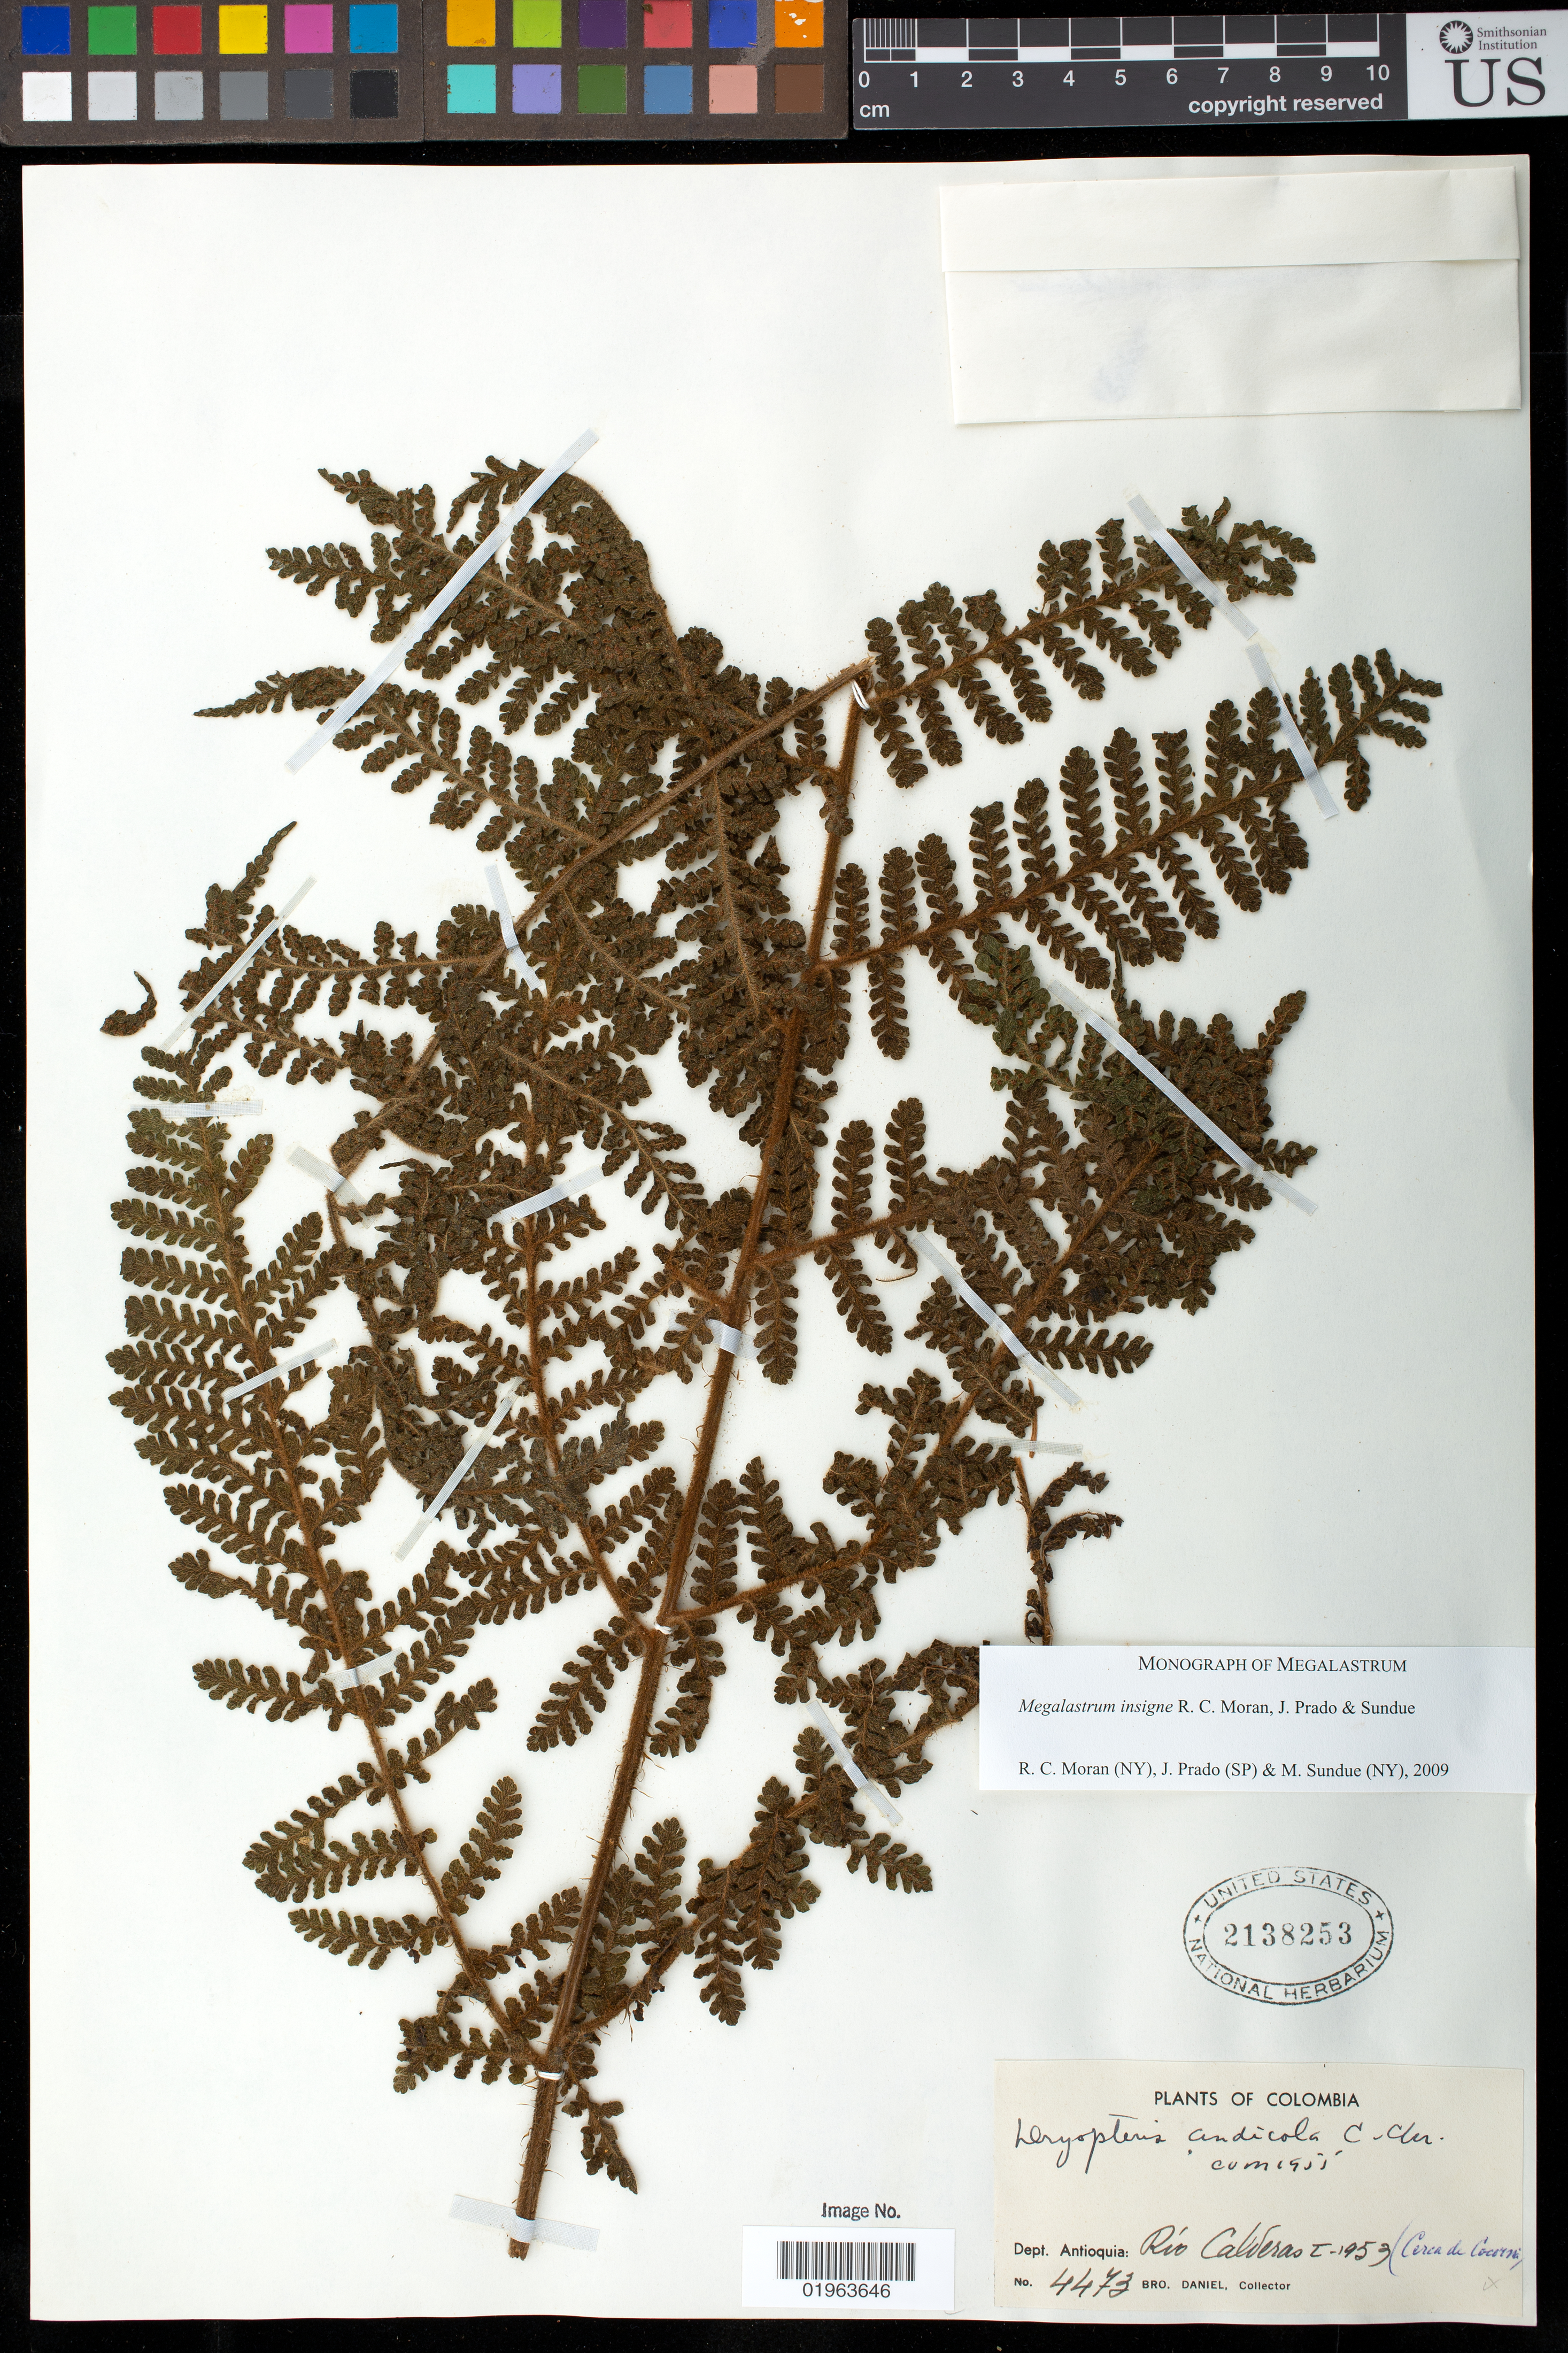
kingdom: Plantae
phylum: Tracheophyta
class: Polypodiopsida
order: Polypodiales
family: Dryopteridaceae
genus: Megalastrum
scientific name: Megalastrum insigne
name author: R.C. Moran et al.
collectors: Bro. Daniel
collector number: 4473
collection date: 1953-01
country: Colombia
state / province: Antioquia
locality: Cerca a Cocomá. Dept. Antioquia: Río Calderas.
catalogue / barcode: US 2138253